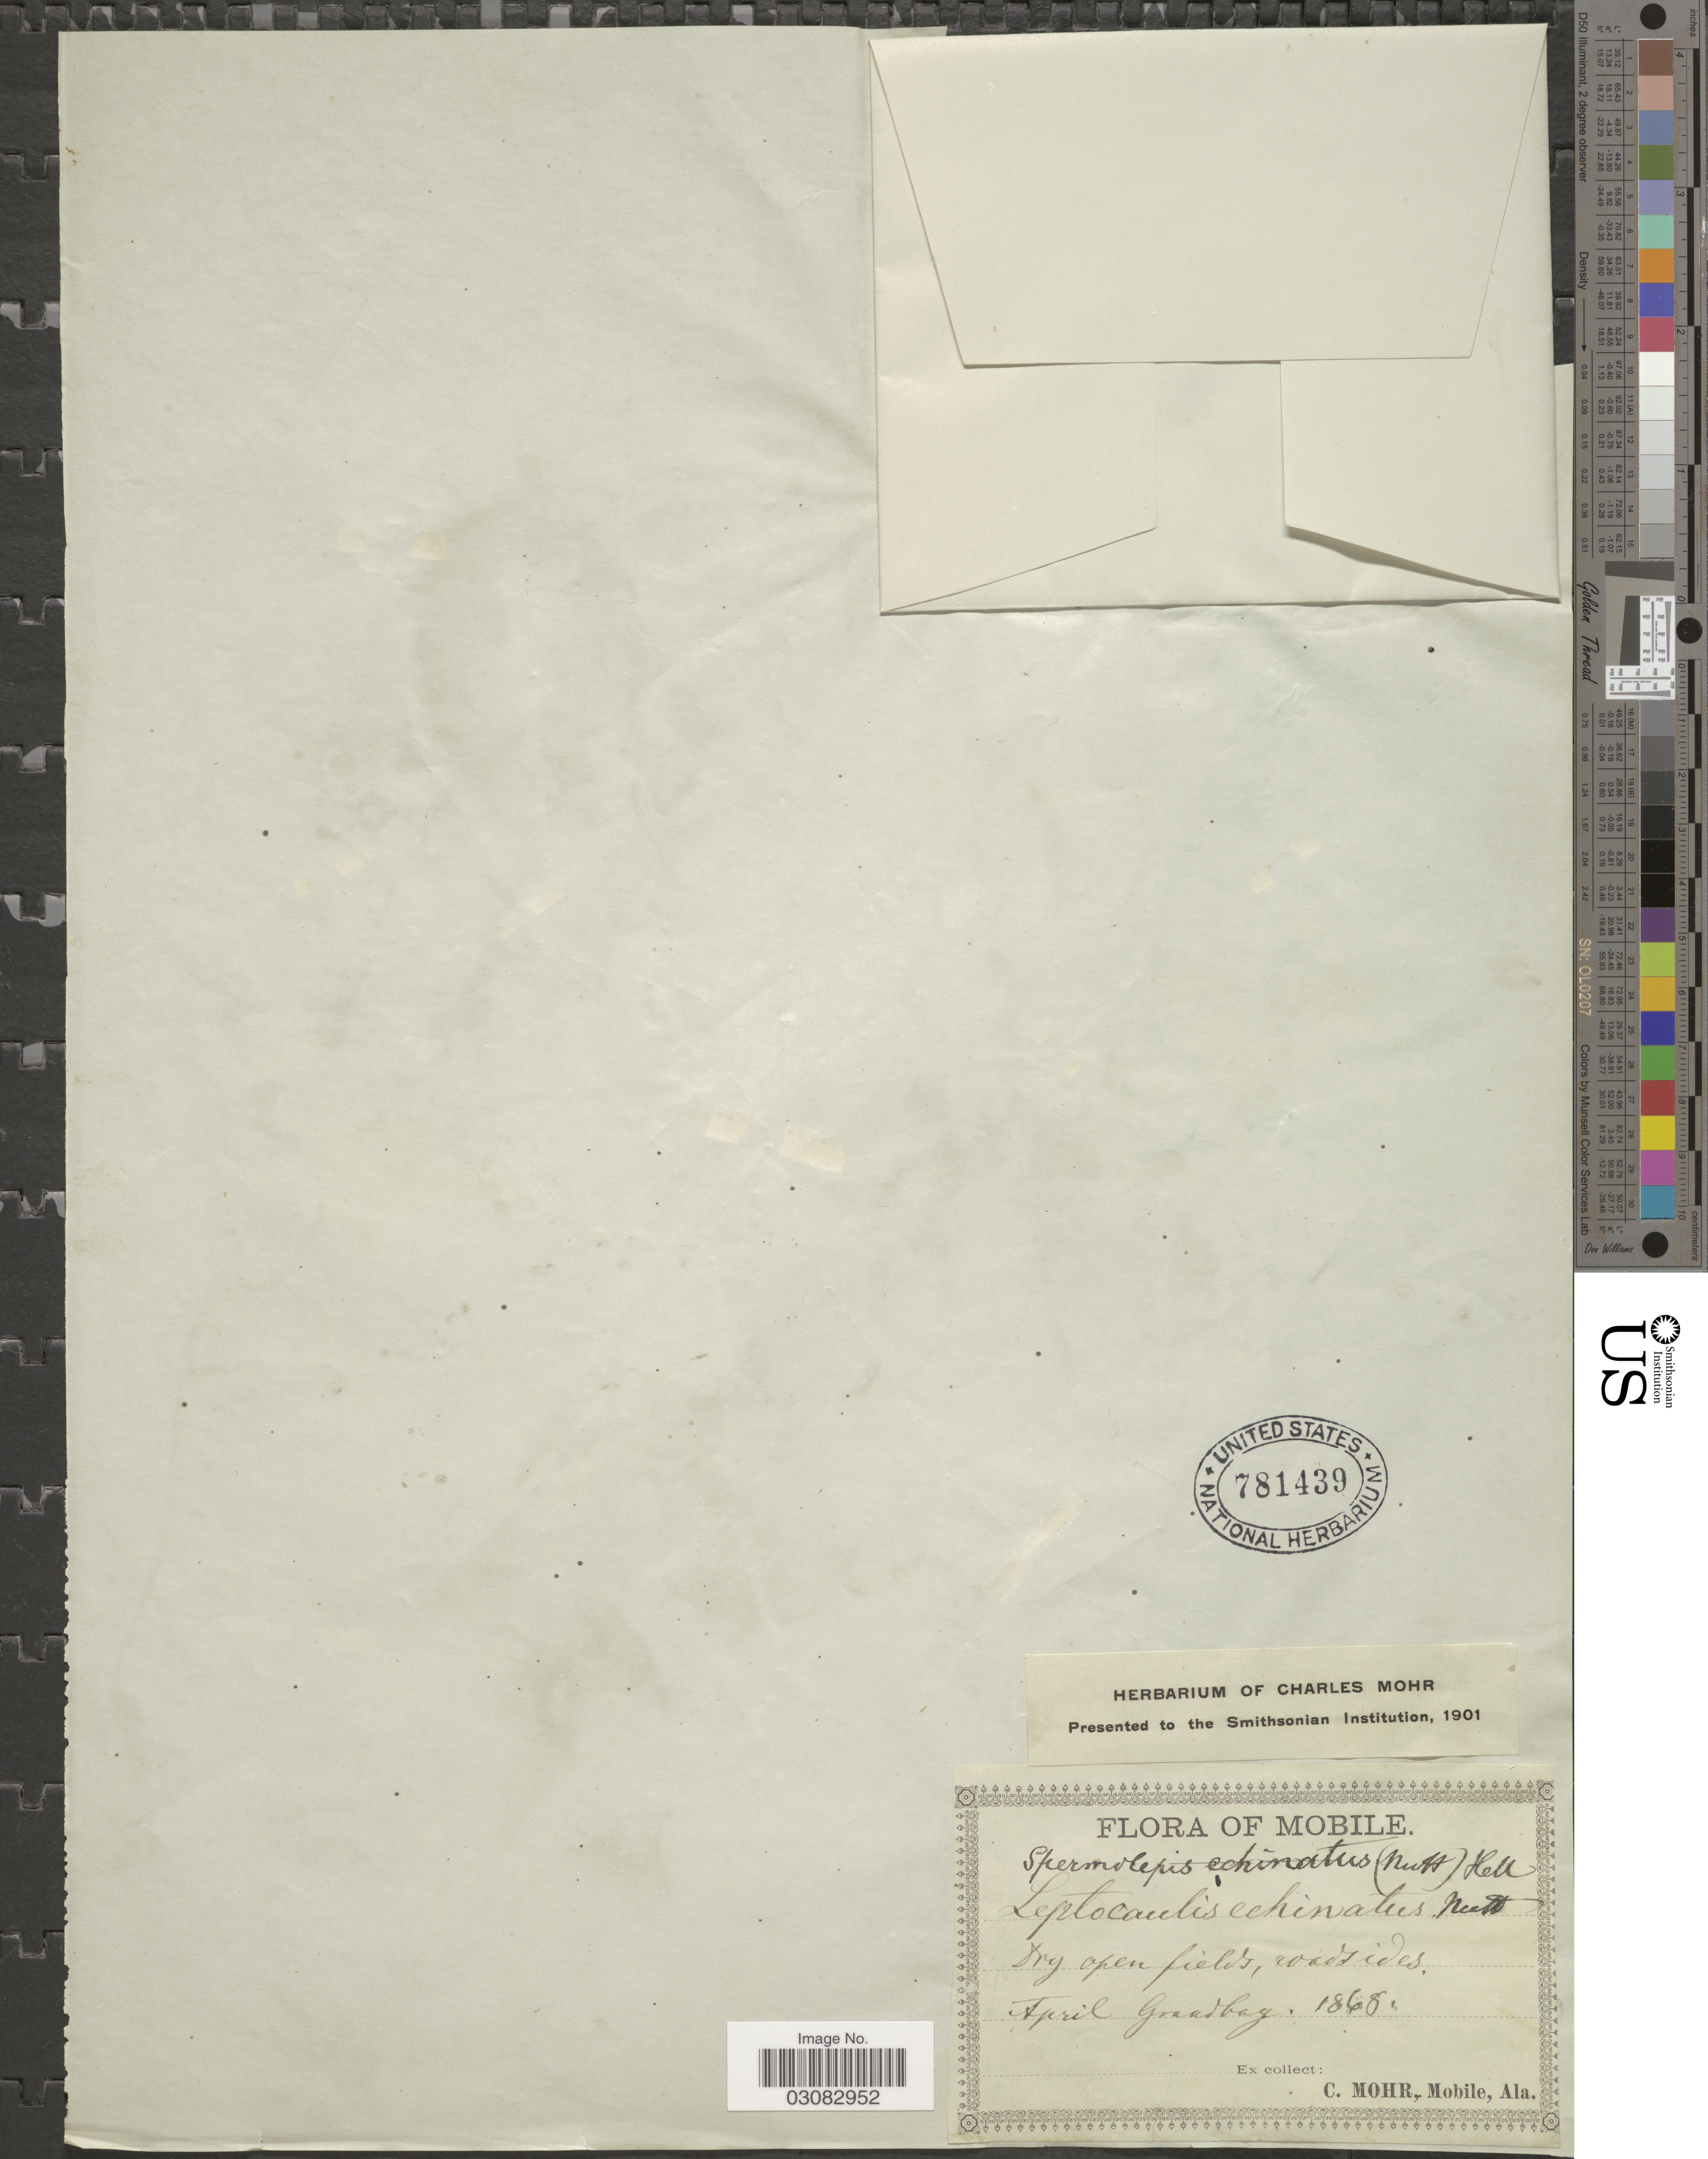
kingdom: Plantae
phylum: Tracheophyta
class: Magnoliopsida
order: Apiales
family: Apiaceae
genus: Spermolepis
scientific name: Spermolepis echinata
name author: (Nutt. ex DC.) A. Heller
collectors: Mohr, C. T. (herbarium)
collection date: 1868-04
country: United States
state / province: Alabama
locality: Mobile, Grandbay.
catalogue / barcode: US 781439